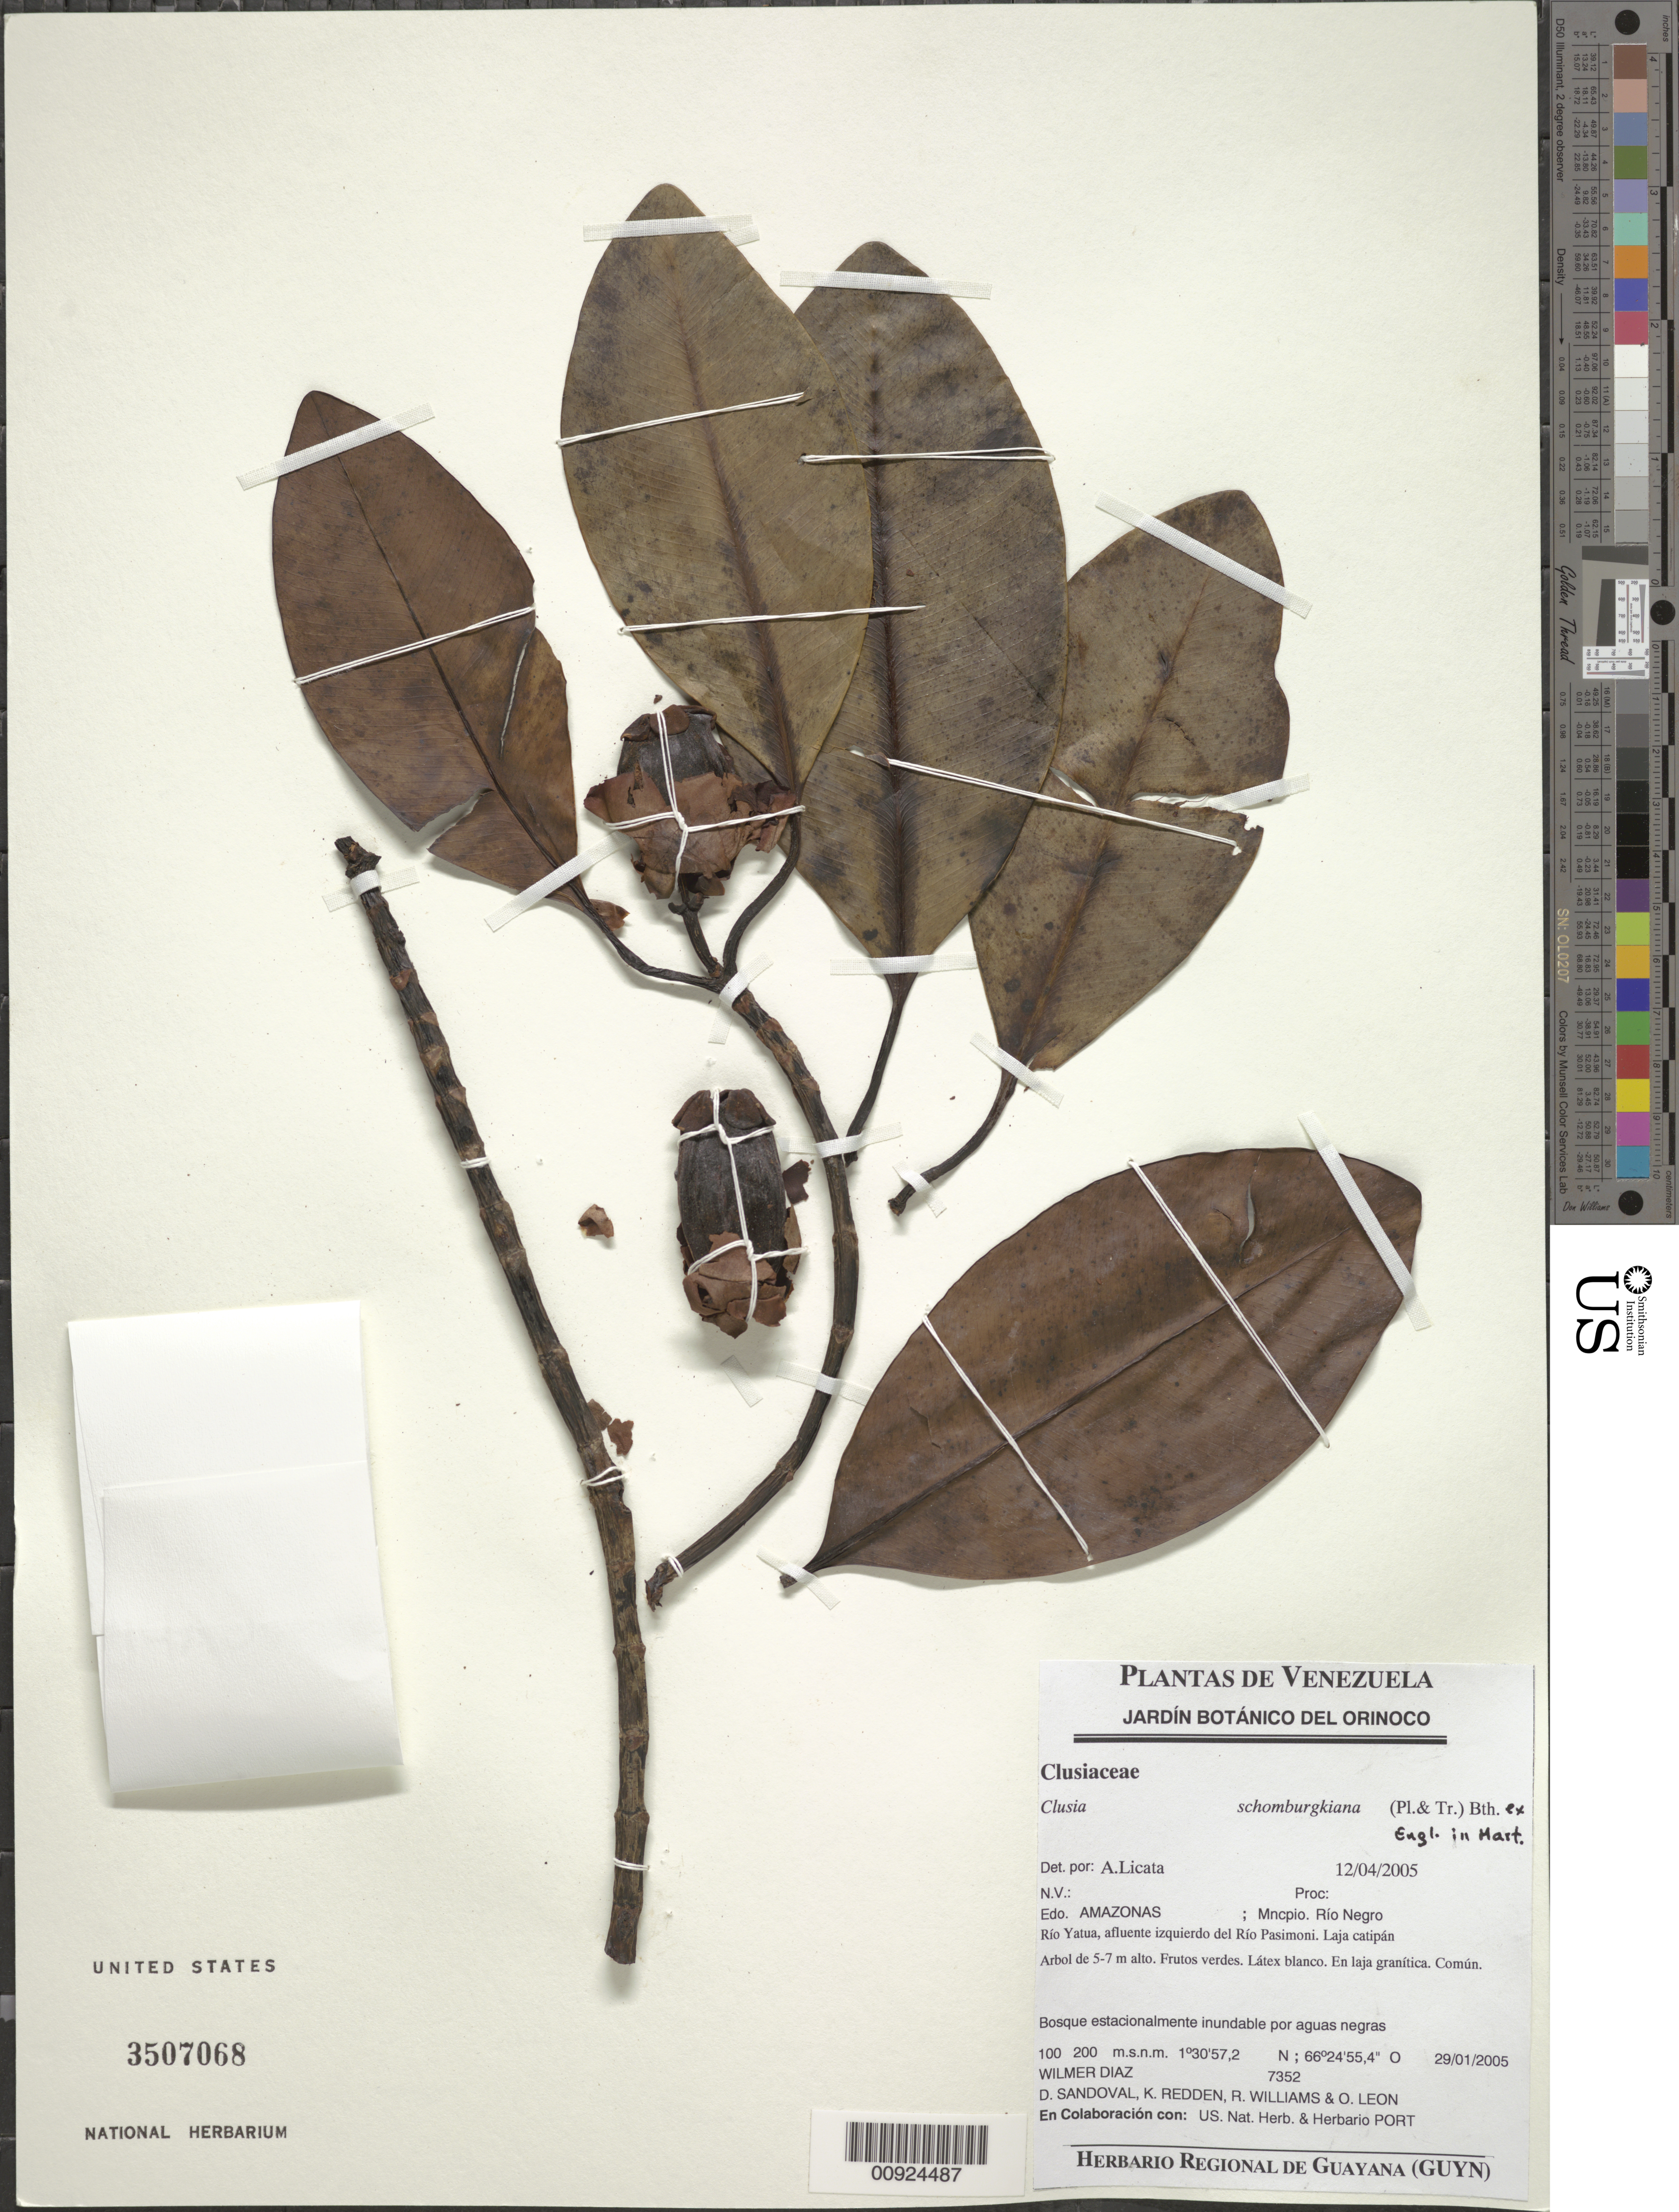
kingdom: Plantae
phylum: Tracheophyta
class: Magnoliopsida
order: Malpighiales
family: Clusiaceae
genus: Clusia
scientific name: Clusia schomburgkiana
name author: (Planch. & Triana) Benth. ex Engl.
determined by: Licata, A., (PORT), Univ. Nac. Exp. de los Llanos Ezequiel Zamora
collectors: W. Díaz P., D. Sandoval, K. M. Redden, R. Williams & O. León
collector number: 7352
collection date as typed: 29-Jan-05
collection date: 2005-01-29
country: Venezuela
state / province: Amazonas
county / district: Río Negro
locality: Río Yatua, afluente izquierdo del Río Pasimoni. Laja catipan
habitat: Bosque estacionalmente inundable por aguas negras; en laja granitica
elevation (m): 100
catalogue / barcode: US 3507068